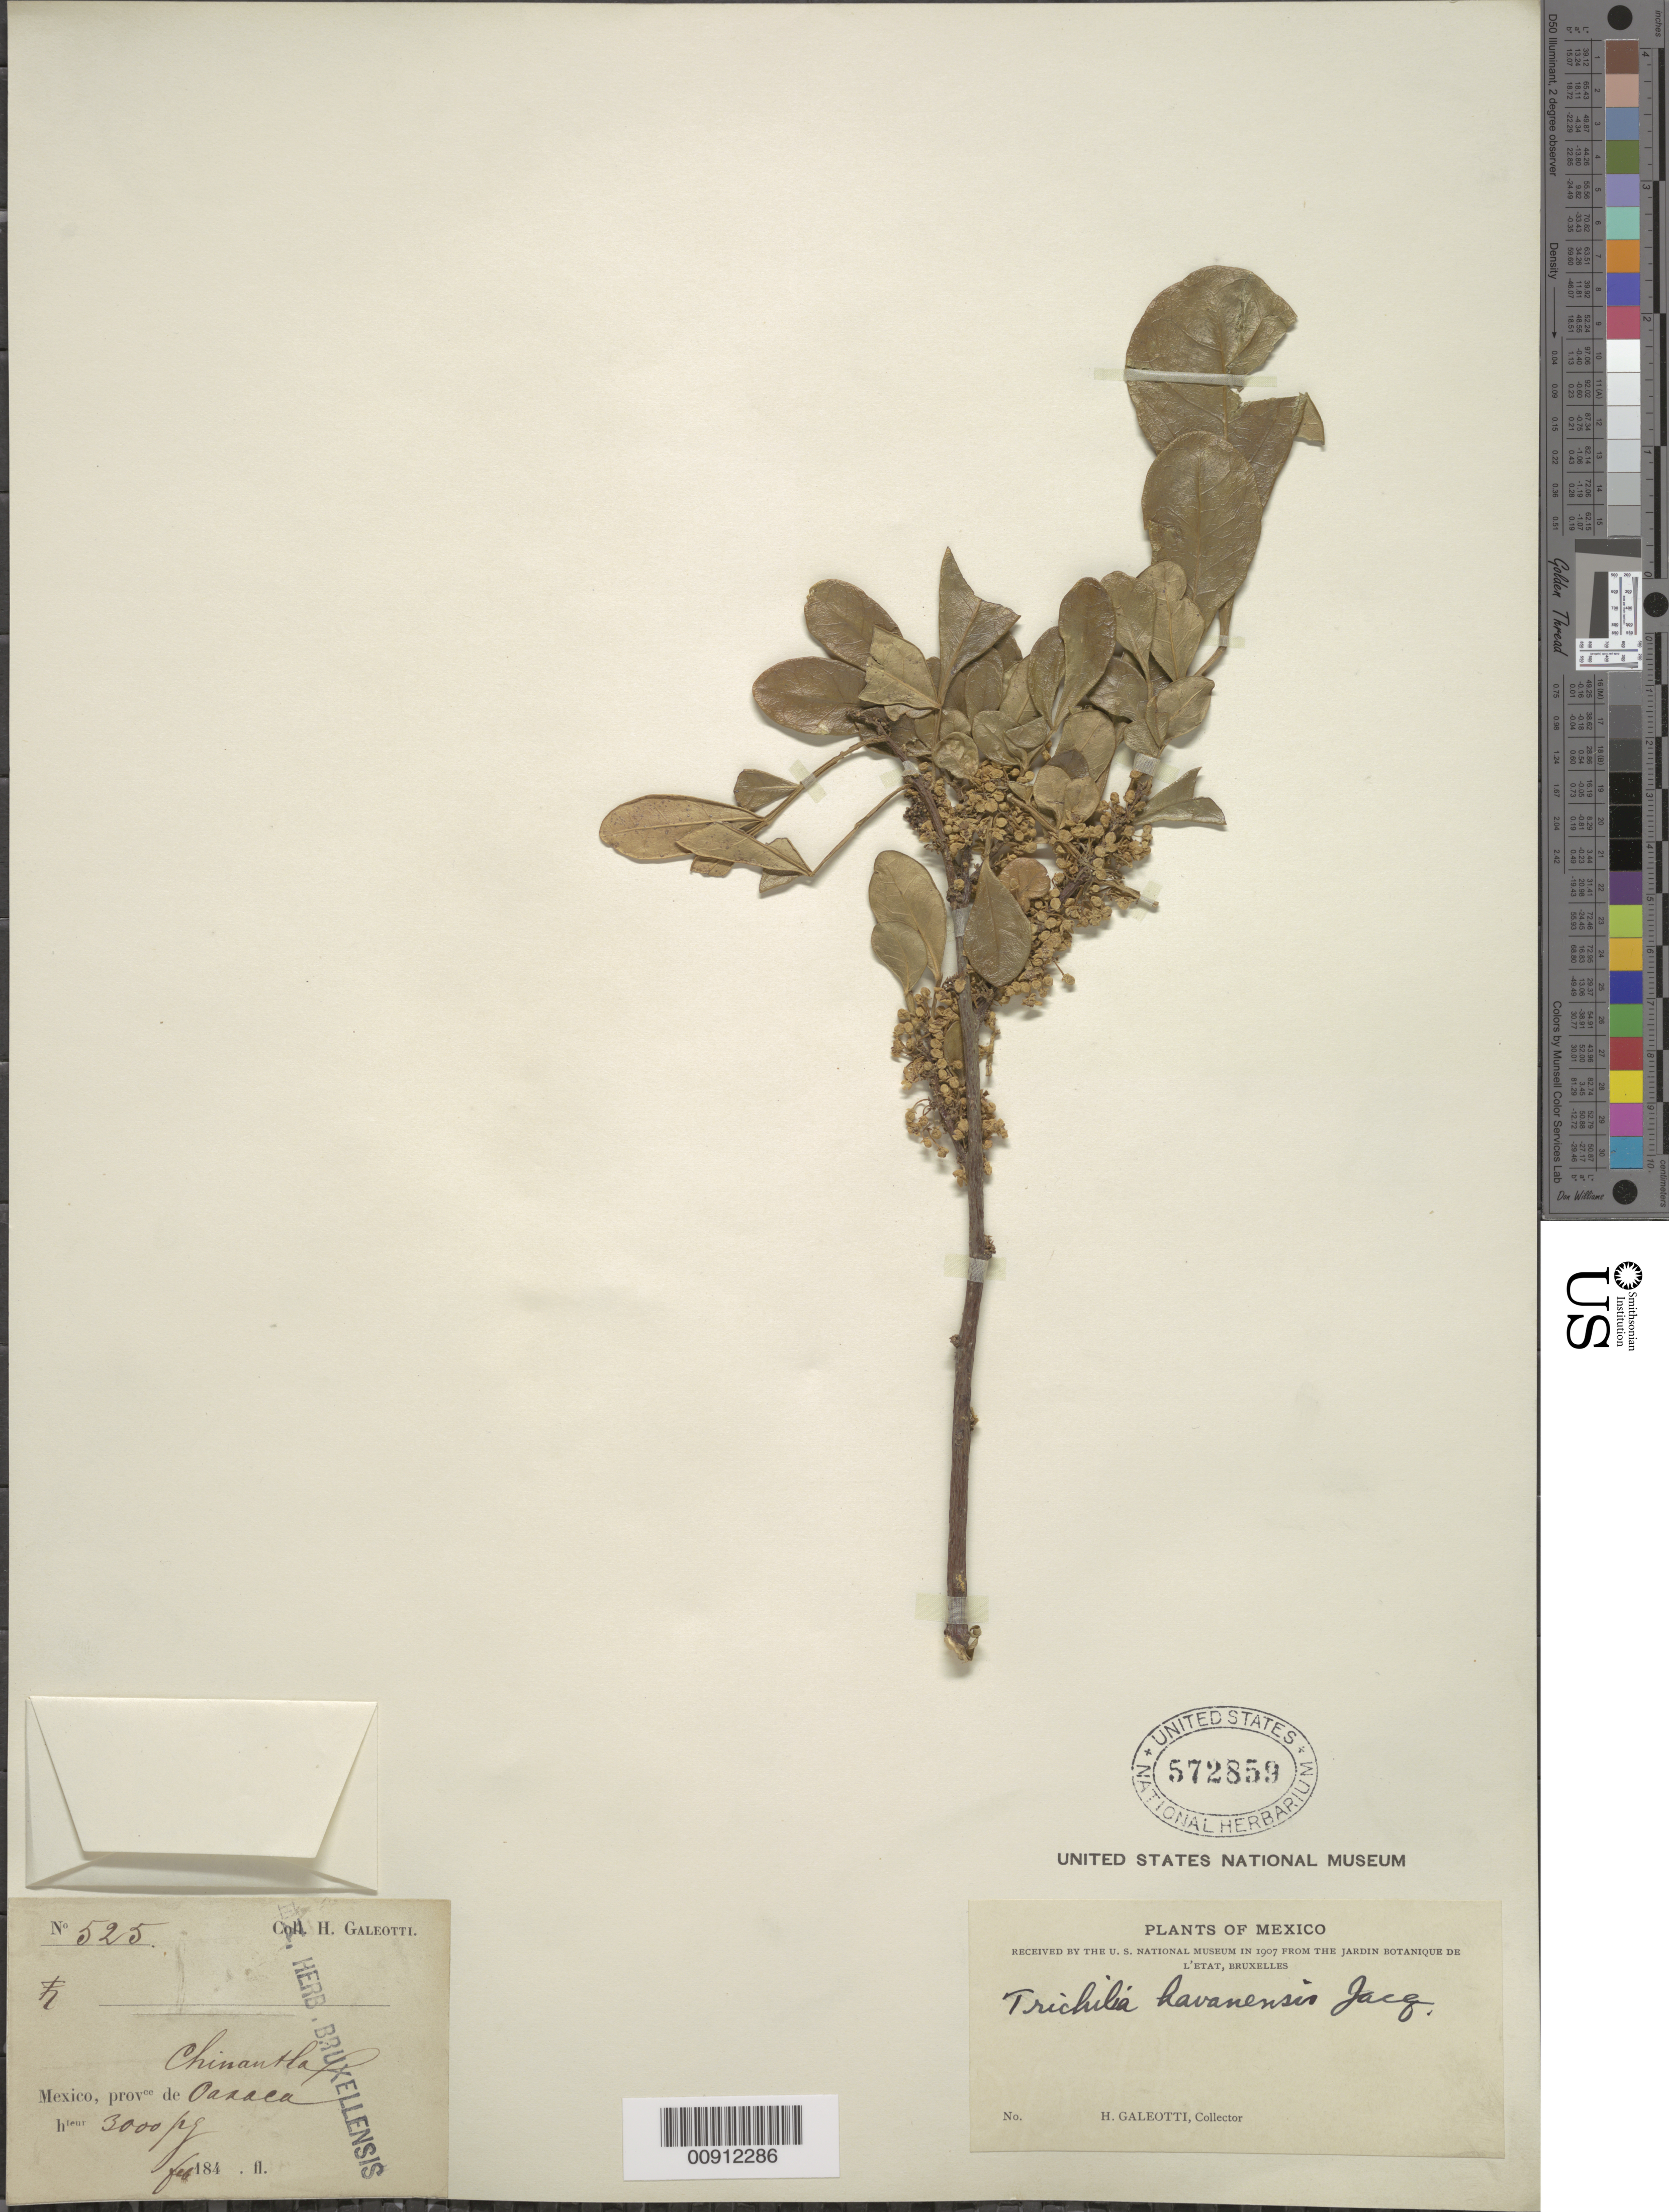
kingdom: Plantae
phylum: Tracheophyta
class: Magnoliopsida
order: Sapindales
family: Meliaceae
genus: Trichilia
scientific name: Trichilia havanensis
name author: Jacq.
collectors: H. G. Galeotti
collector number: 525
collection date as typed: Feb 184-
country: Mexico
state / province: Oaxaca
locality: Chinantla, Oaxaca.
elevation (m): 914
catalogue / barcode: US 572859